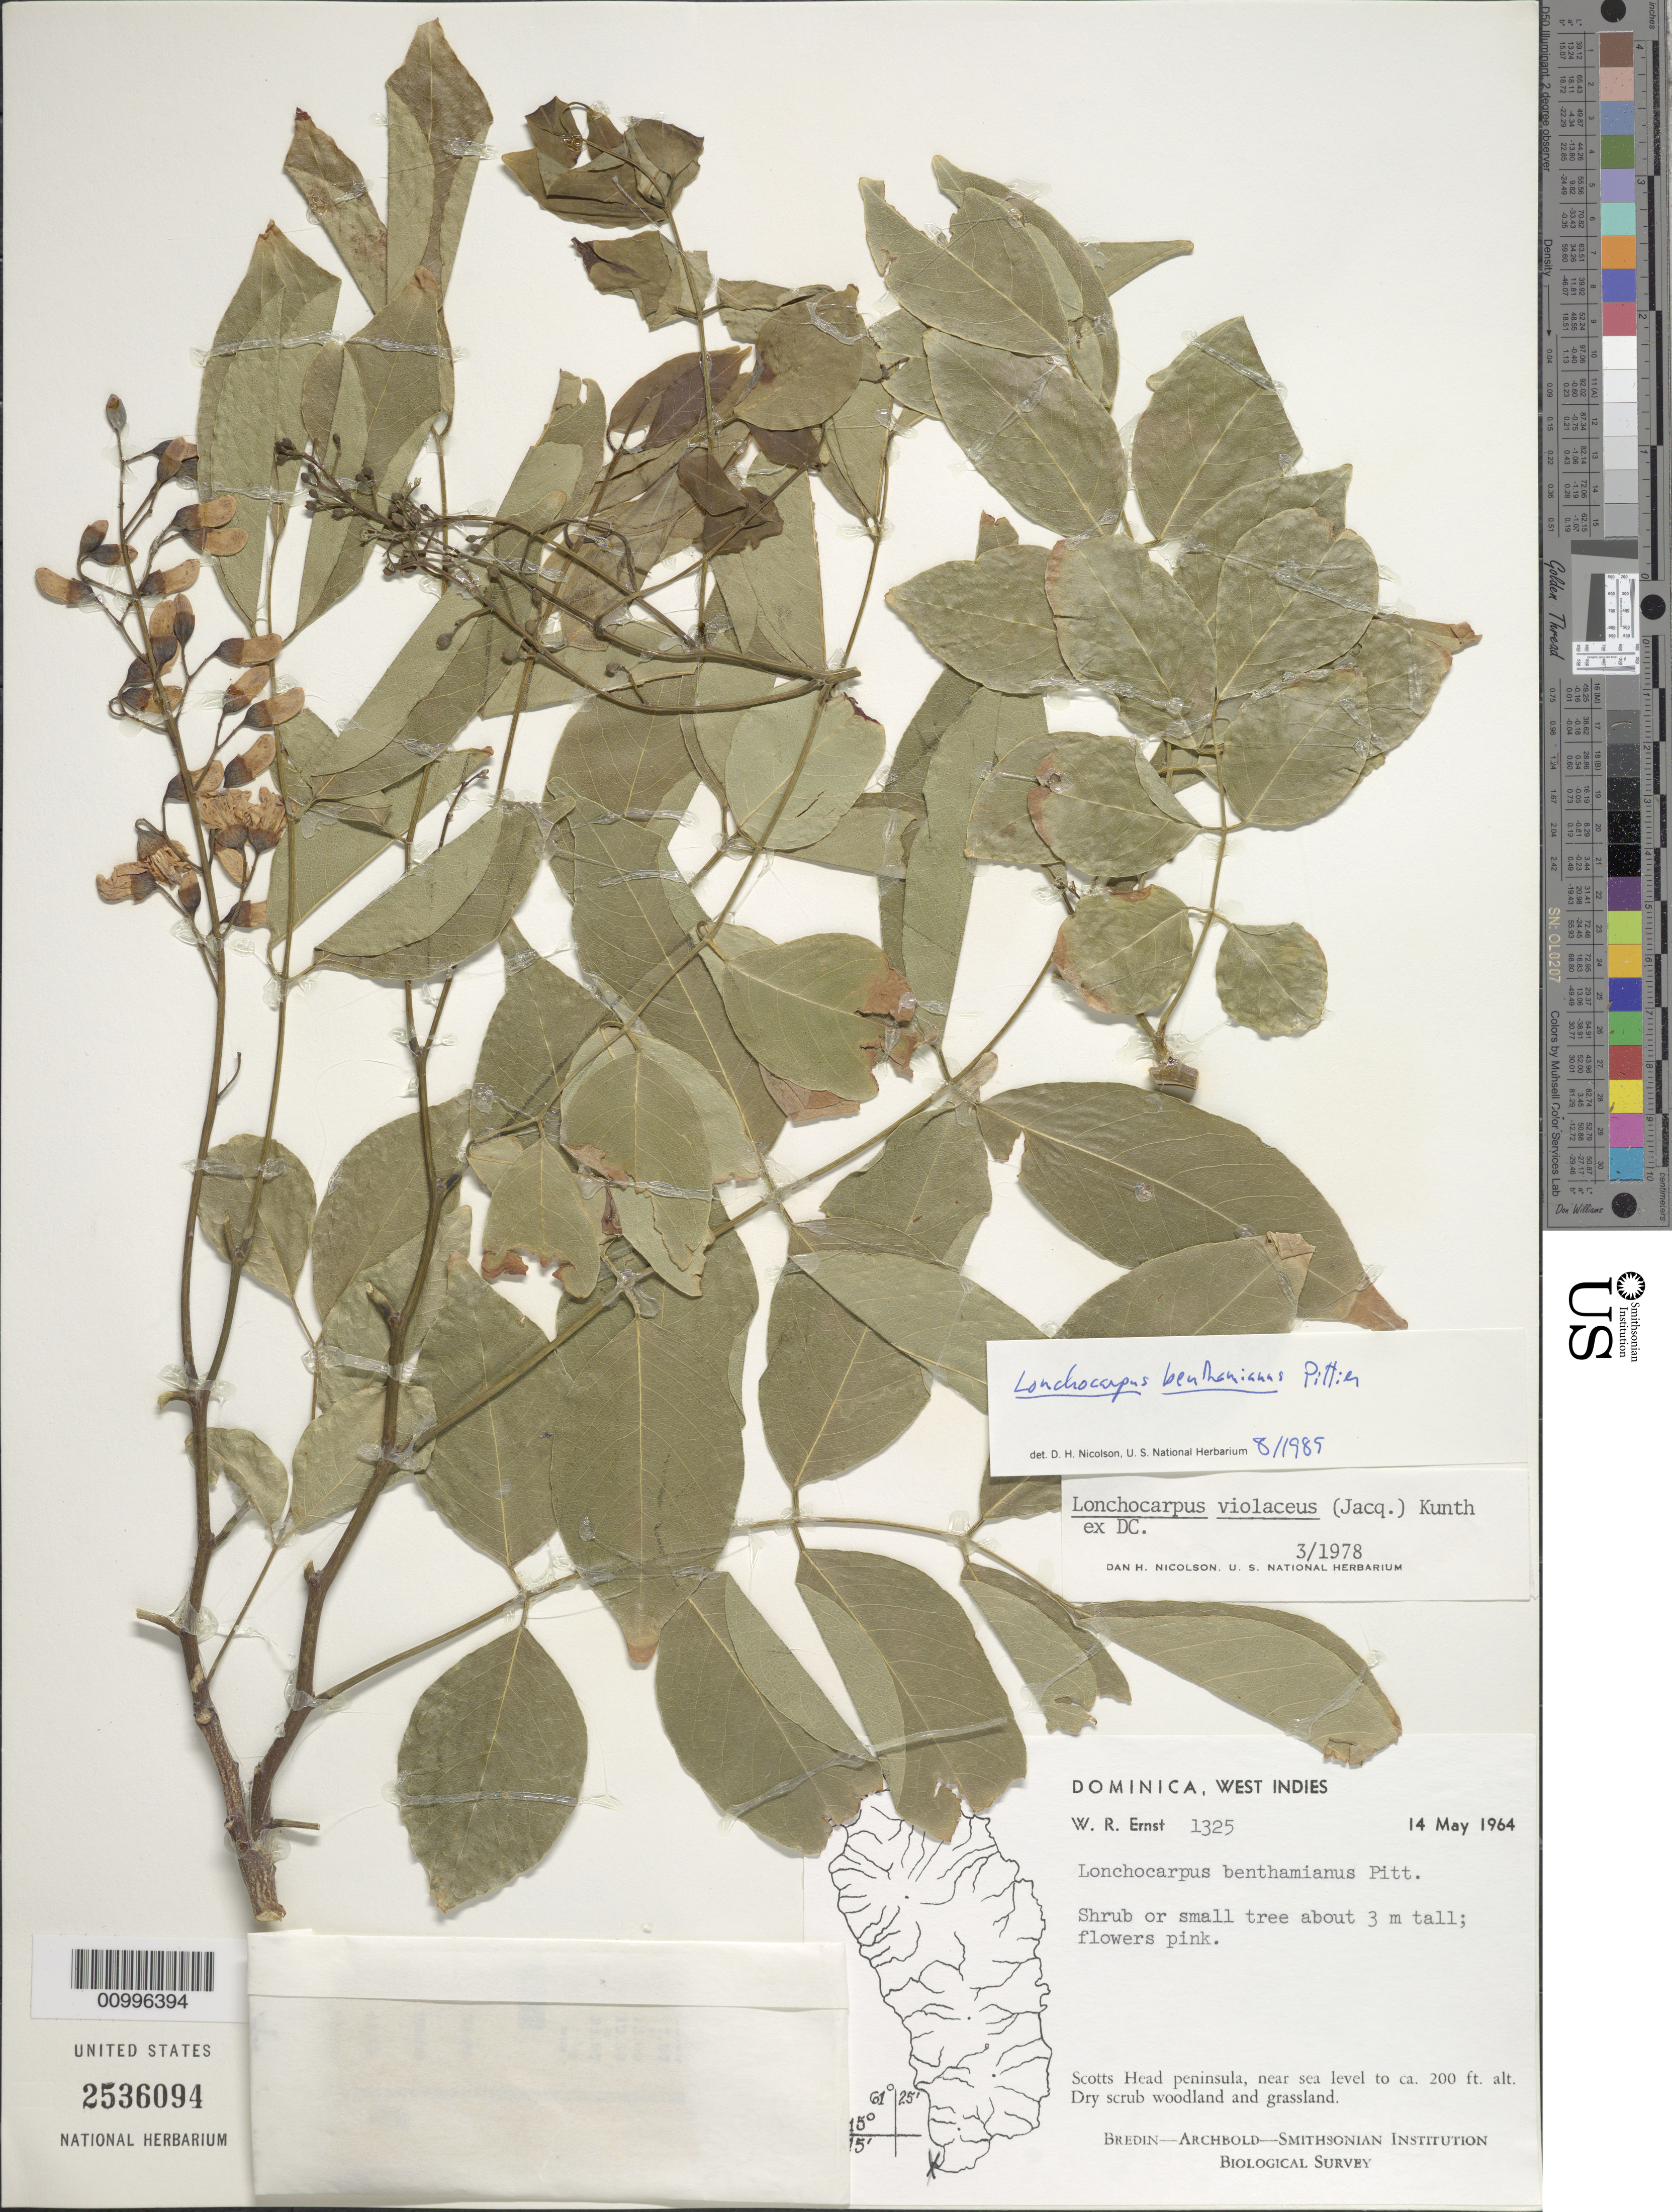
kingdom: Plantae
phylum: Tracheophyta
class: Magnoliopsida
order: Fabales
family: Fabaceae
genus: Lonchocarpus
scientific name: Lonchocarpus violaceus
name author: (Jacq.) DC.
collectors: W. R. Ernst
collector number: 1325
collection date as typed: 14 May 1964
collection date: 1964-05-14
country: Dominica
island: Dominica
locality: Scotts Head peninsula, Dry scrub woodland and grassland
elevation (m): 0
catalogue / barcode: US 2536094